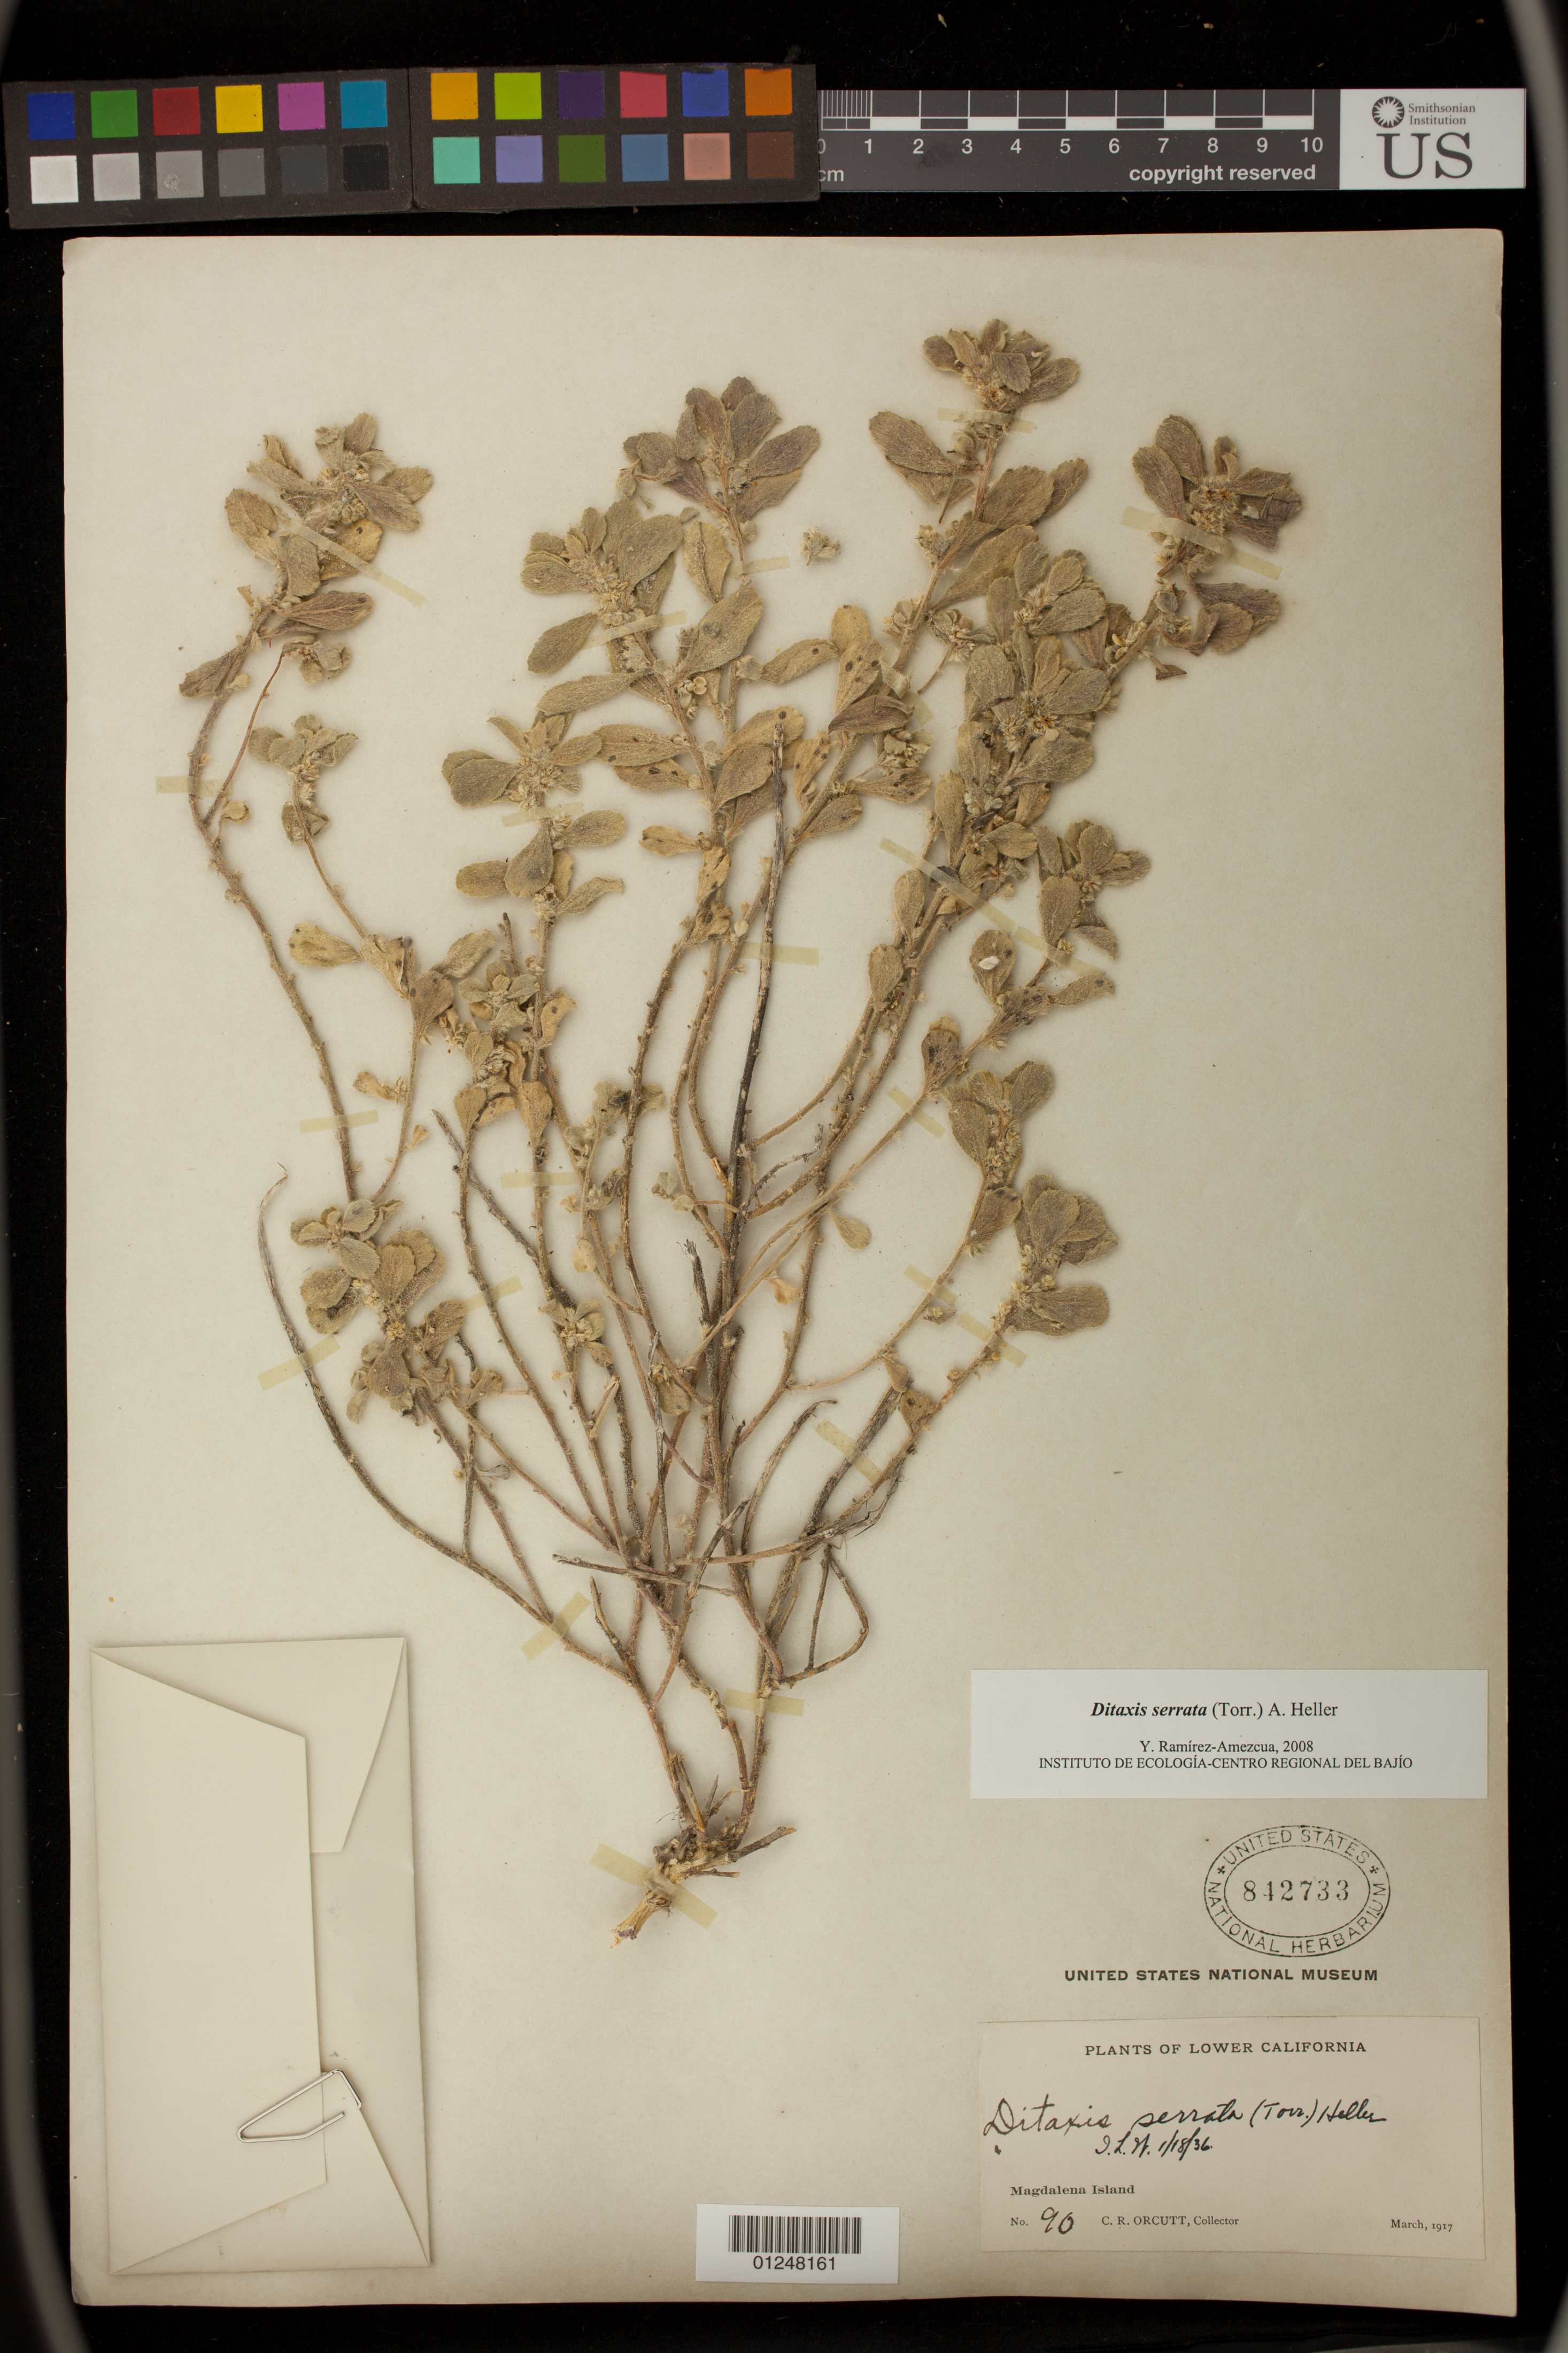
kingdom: Plantae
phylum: Tracheophyta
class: Magnoliopsida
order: Malpighiales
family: Euphorbiaceae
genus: Argythamnia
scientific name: Argythamnia serrata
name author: (Torr.) Müll. Arg.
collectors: C. R. Orcutt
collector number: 90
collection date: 1917-03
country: Mexico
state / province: Baja California Sur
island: Magdalena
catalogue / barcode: US 842733